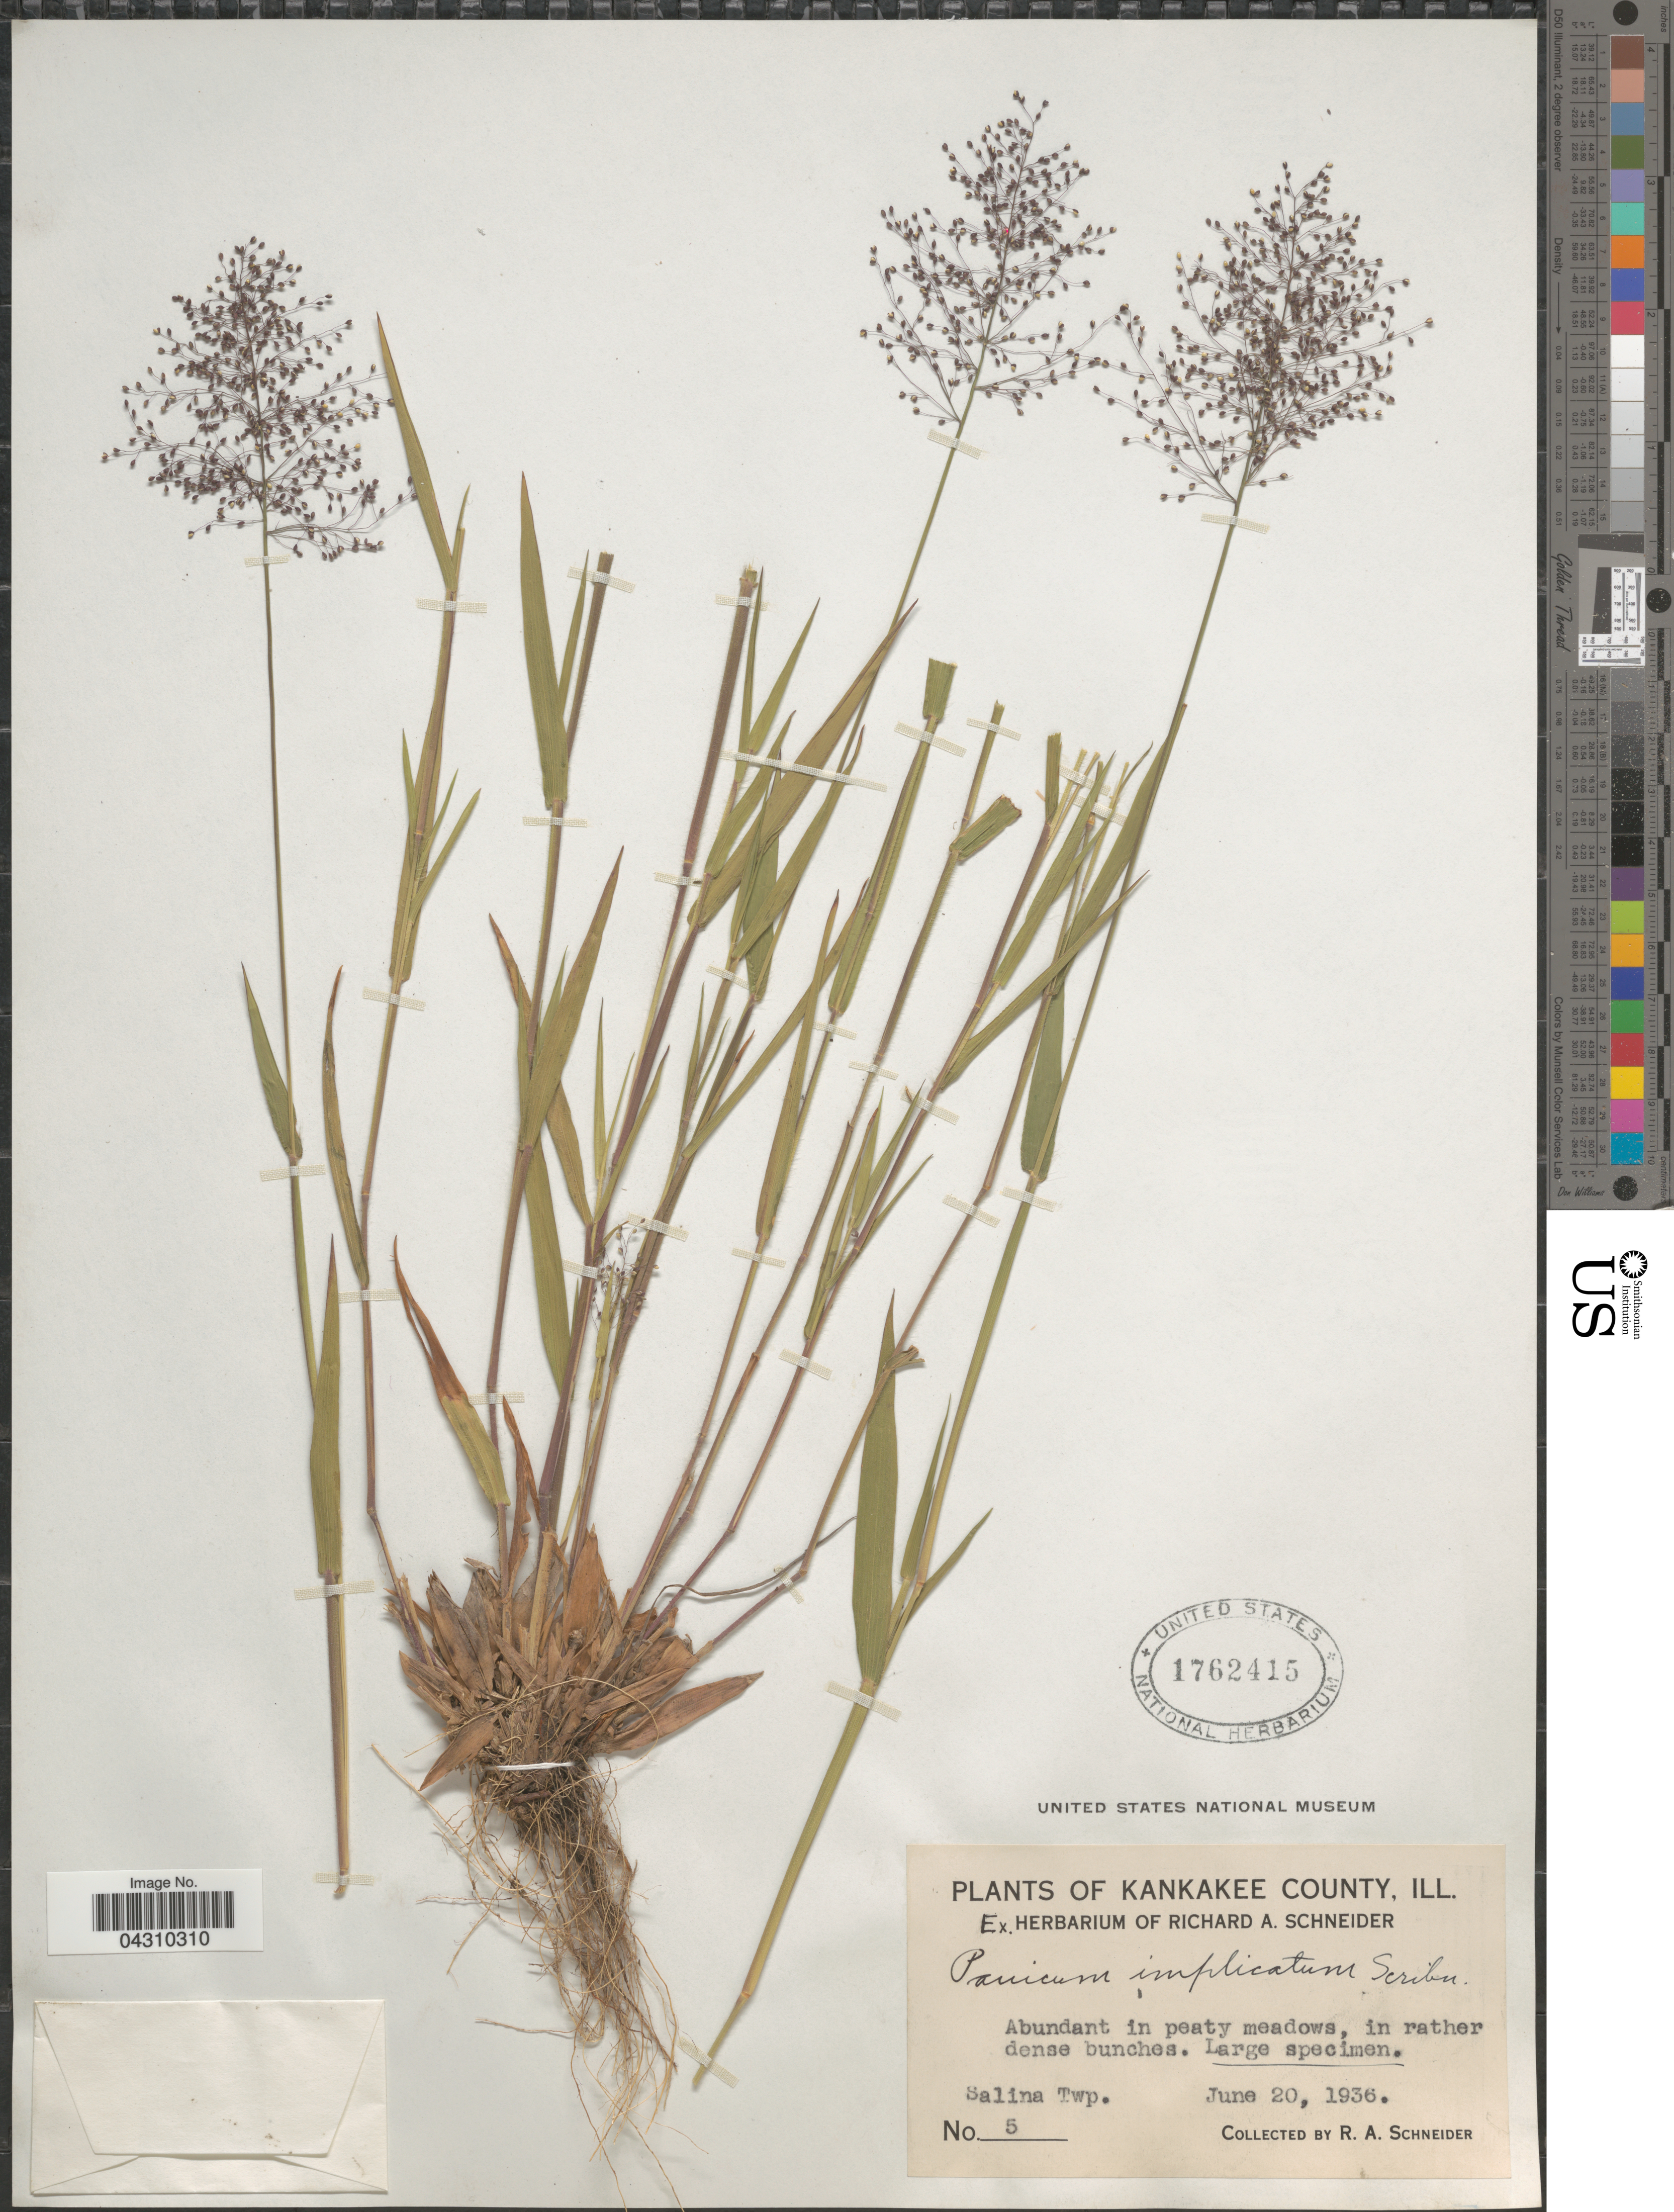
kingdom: Plantae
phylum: Tracheophyta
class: Liliopsida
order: Poales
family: Poaceae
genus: Dichanthelium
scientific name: Dichanthelium acuminatum var. acuminatum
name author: (Sw.) Gould & C.A. Clark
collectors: R. A. Schneider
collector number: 5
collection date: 1936-06-20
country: United States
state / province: Illinois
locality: Kankakee County. Abundant in peaty meadows, in rather dense bunches. Salina Twp.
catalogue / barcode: US 1762415